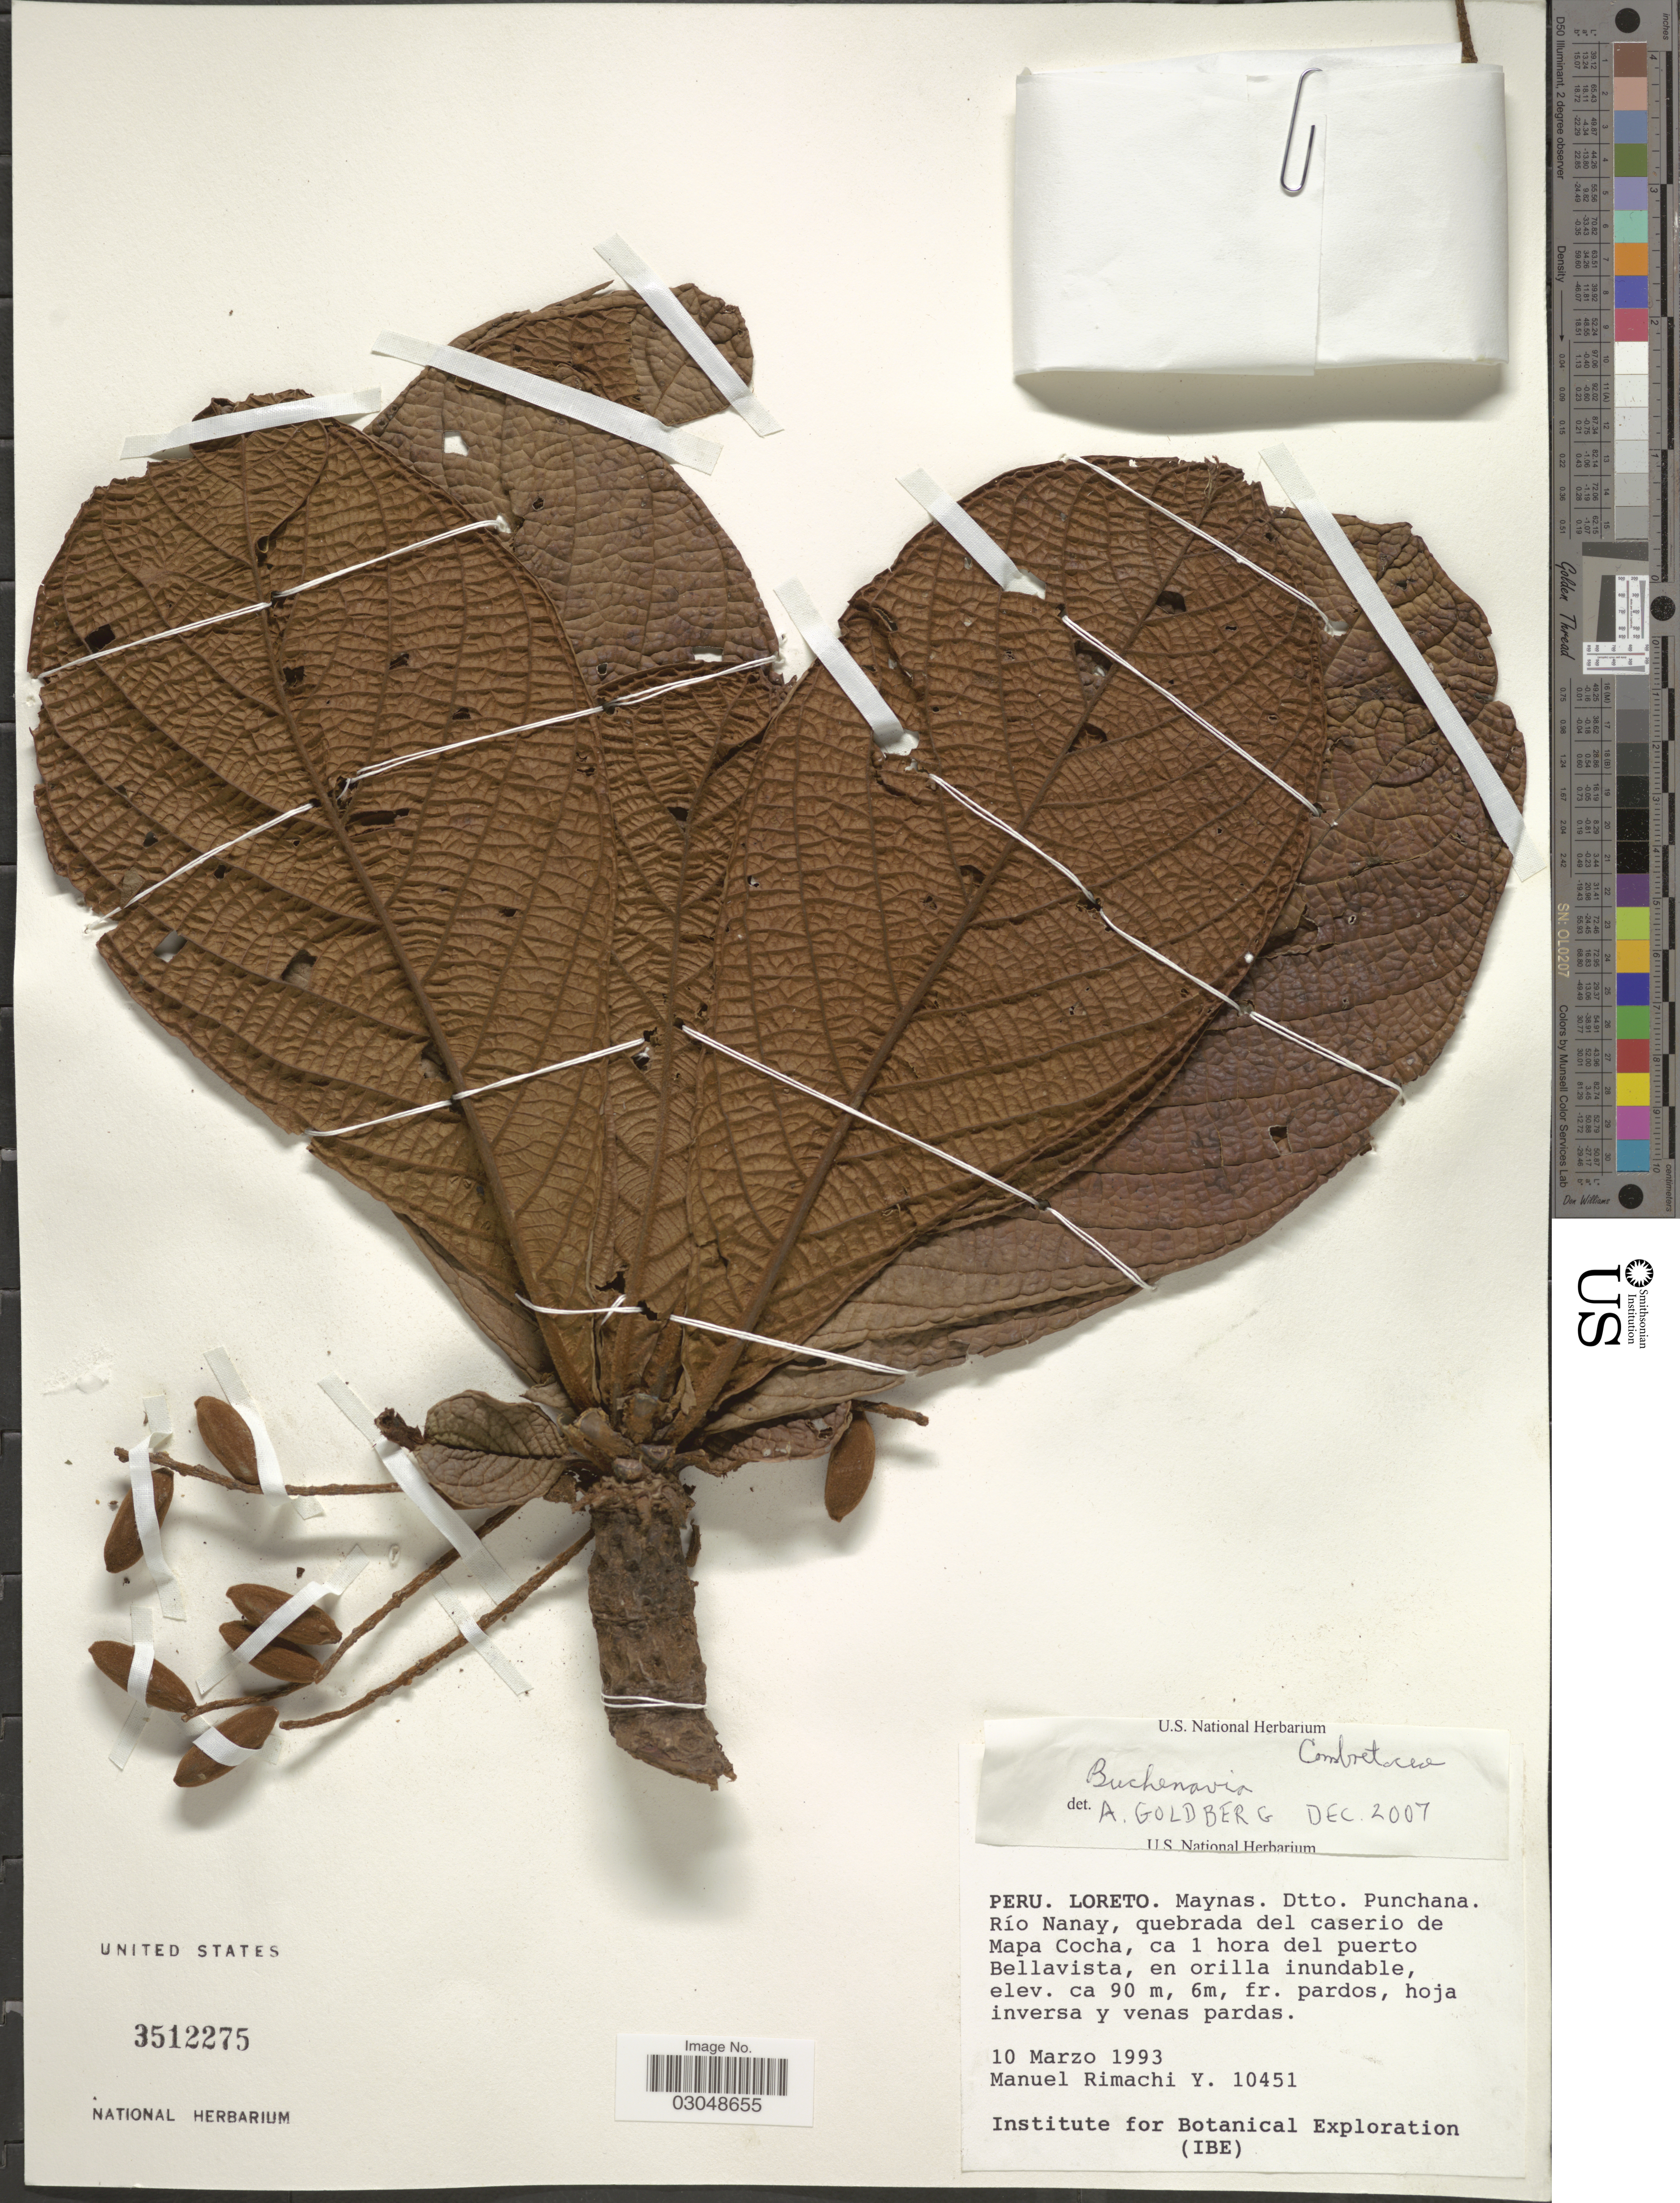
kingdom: Plantae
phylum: Tracheophyta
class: Magnoliopsida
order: Myrtales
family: Combretaceae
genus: Terminalia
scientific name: Terminalia pulcherrima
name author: (Exell & Stace) Gere & Boatwr.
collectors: M. Rimachi Y.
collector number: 10451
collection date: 1993-03-10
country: Peru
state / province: Loreto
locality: Maynas. Dtto. Punchana. Río Nanay, quebrada del caserio de Mapa Cocha, ca 1 hora del puerto Bellavista.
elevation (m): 90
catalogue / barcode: US 3512275